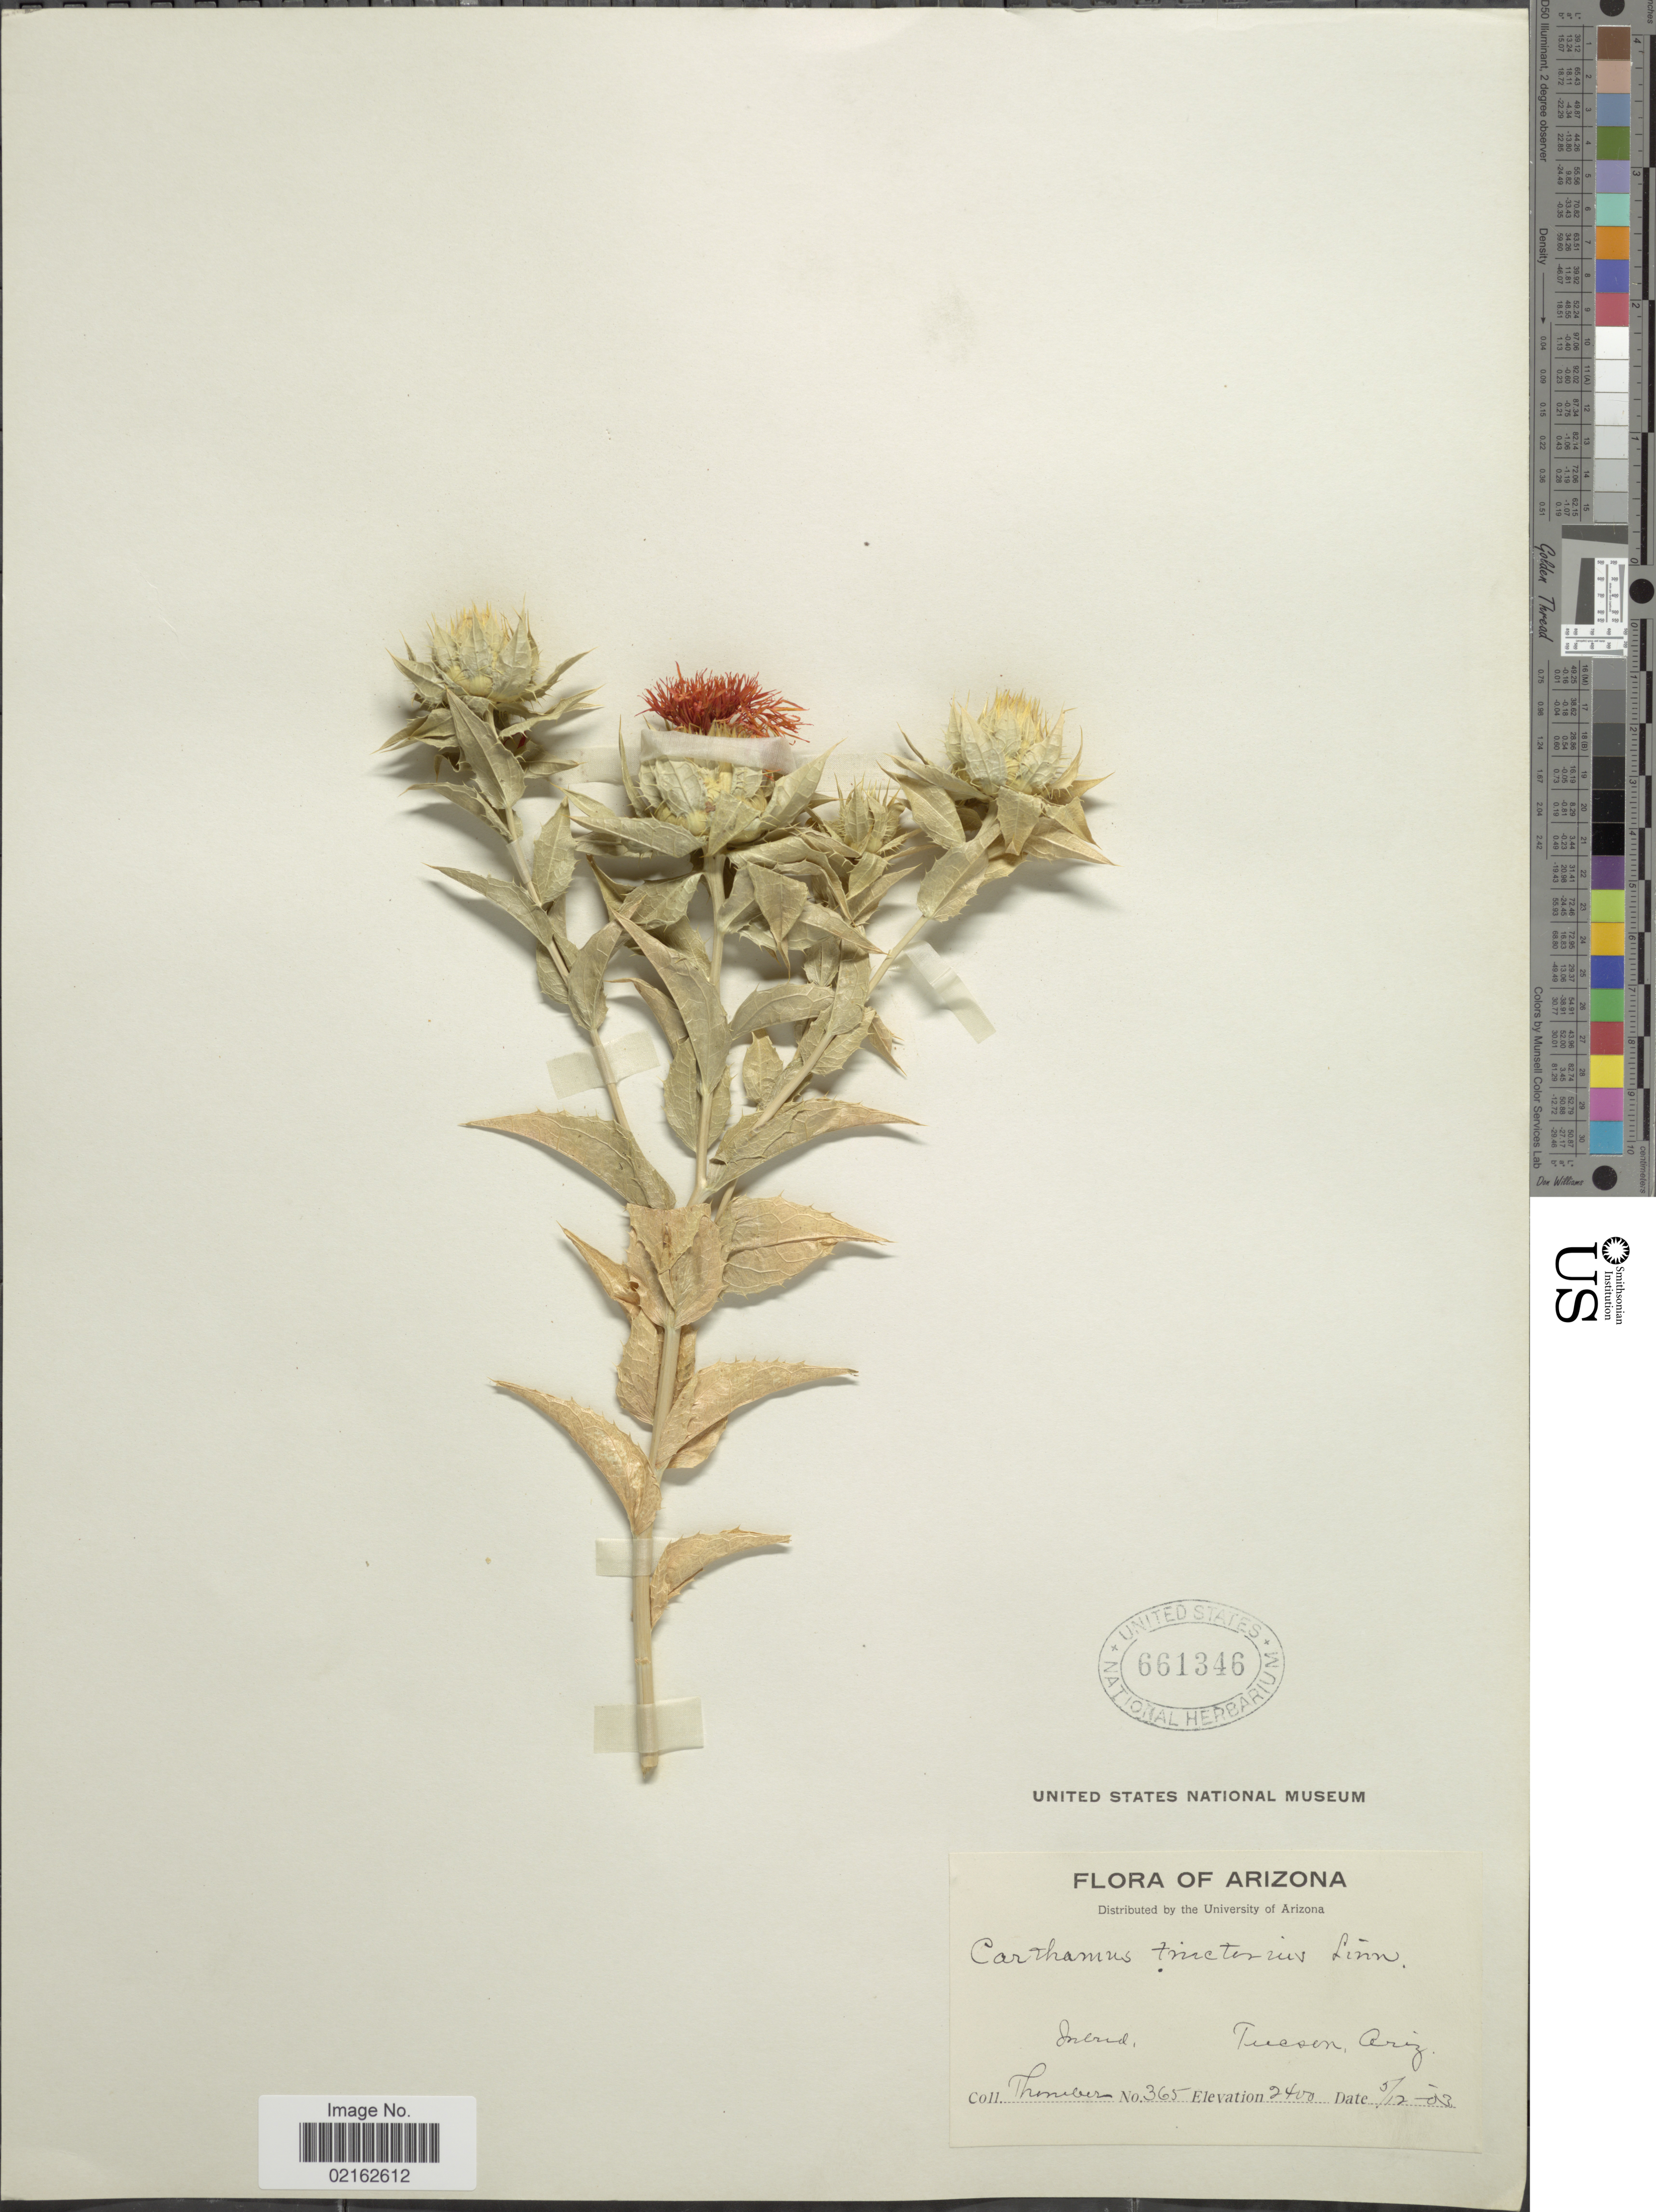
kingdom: Plantae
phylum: Tracheophyta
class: Magnoliopsida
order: Asterales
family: Asteraceae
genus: Carthamus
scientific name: Carthamus tinctorius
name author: L.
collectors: J. Thornber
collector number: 365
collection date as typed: Transcribed d/m/y: 12/5/03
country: United States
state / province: Arizona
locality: Tucson, Ariz.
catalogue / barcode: US 661346